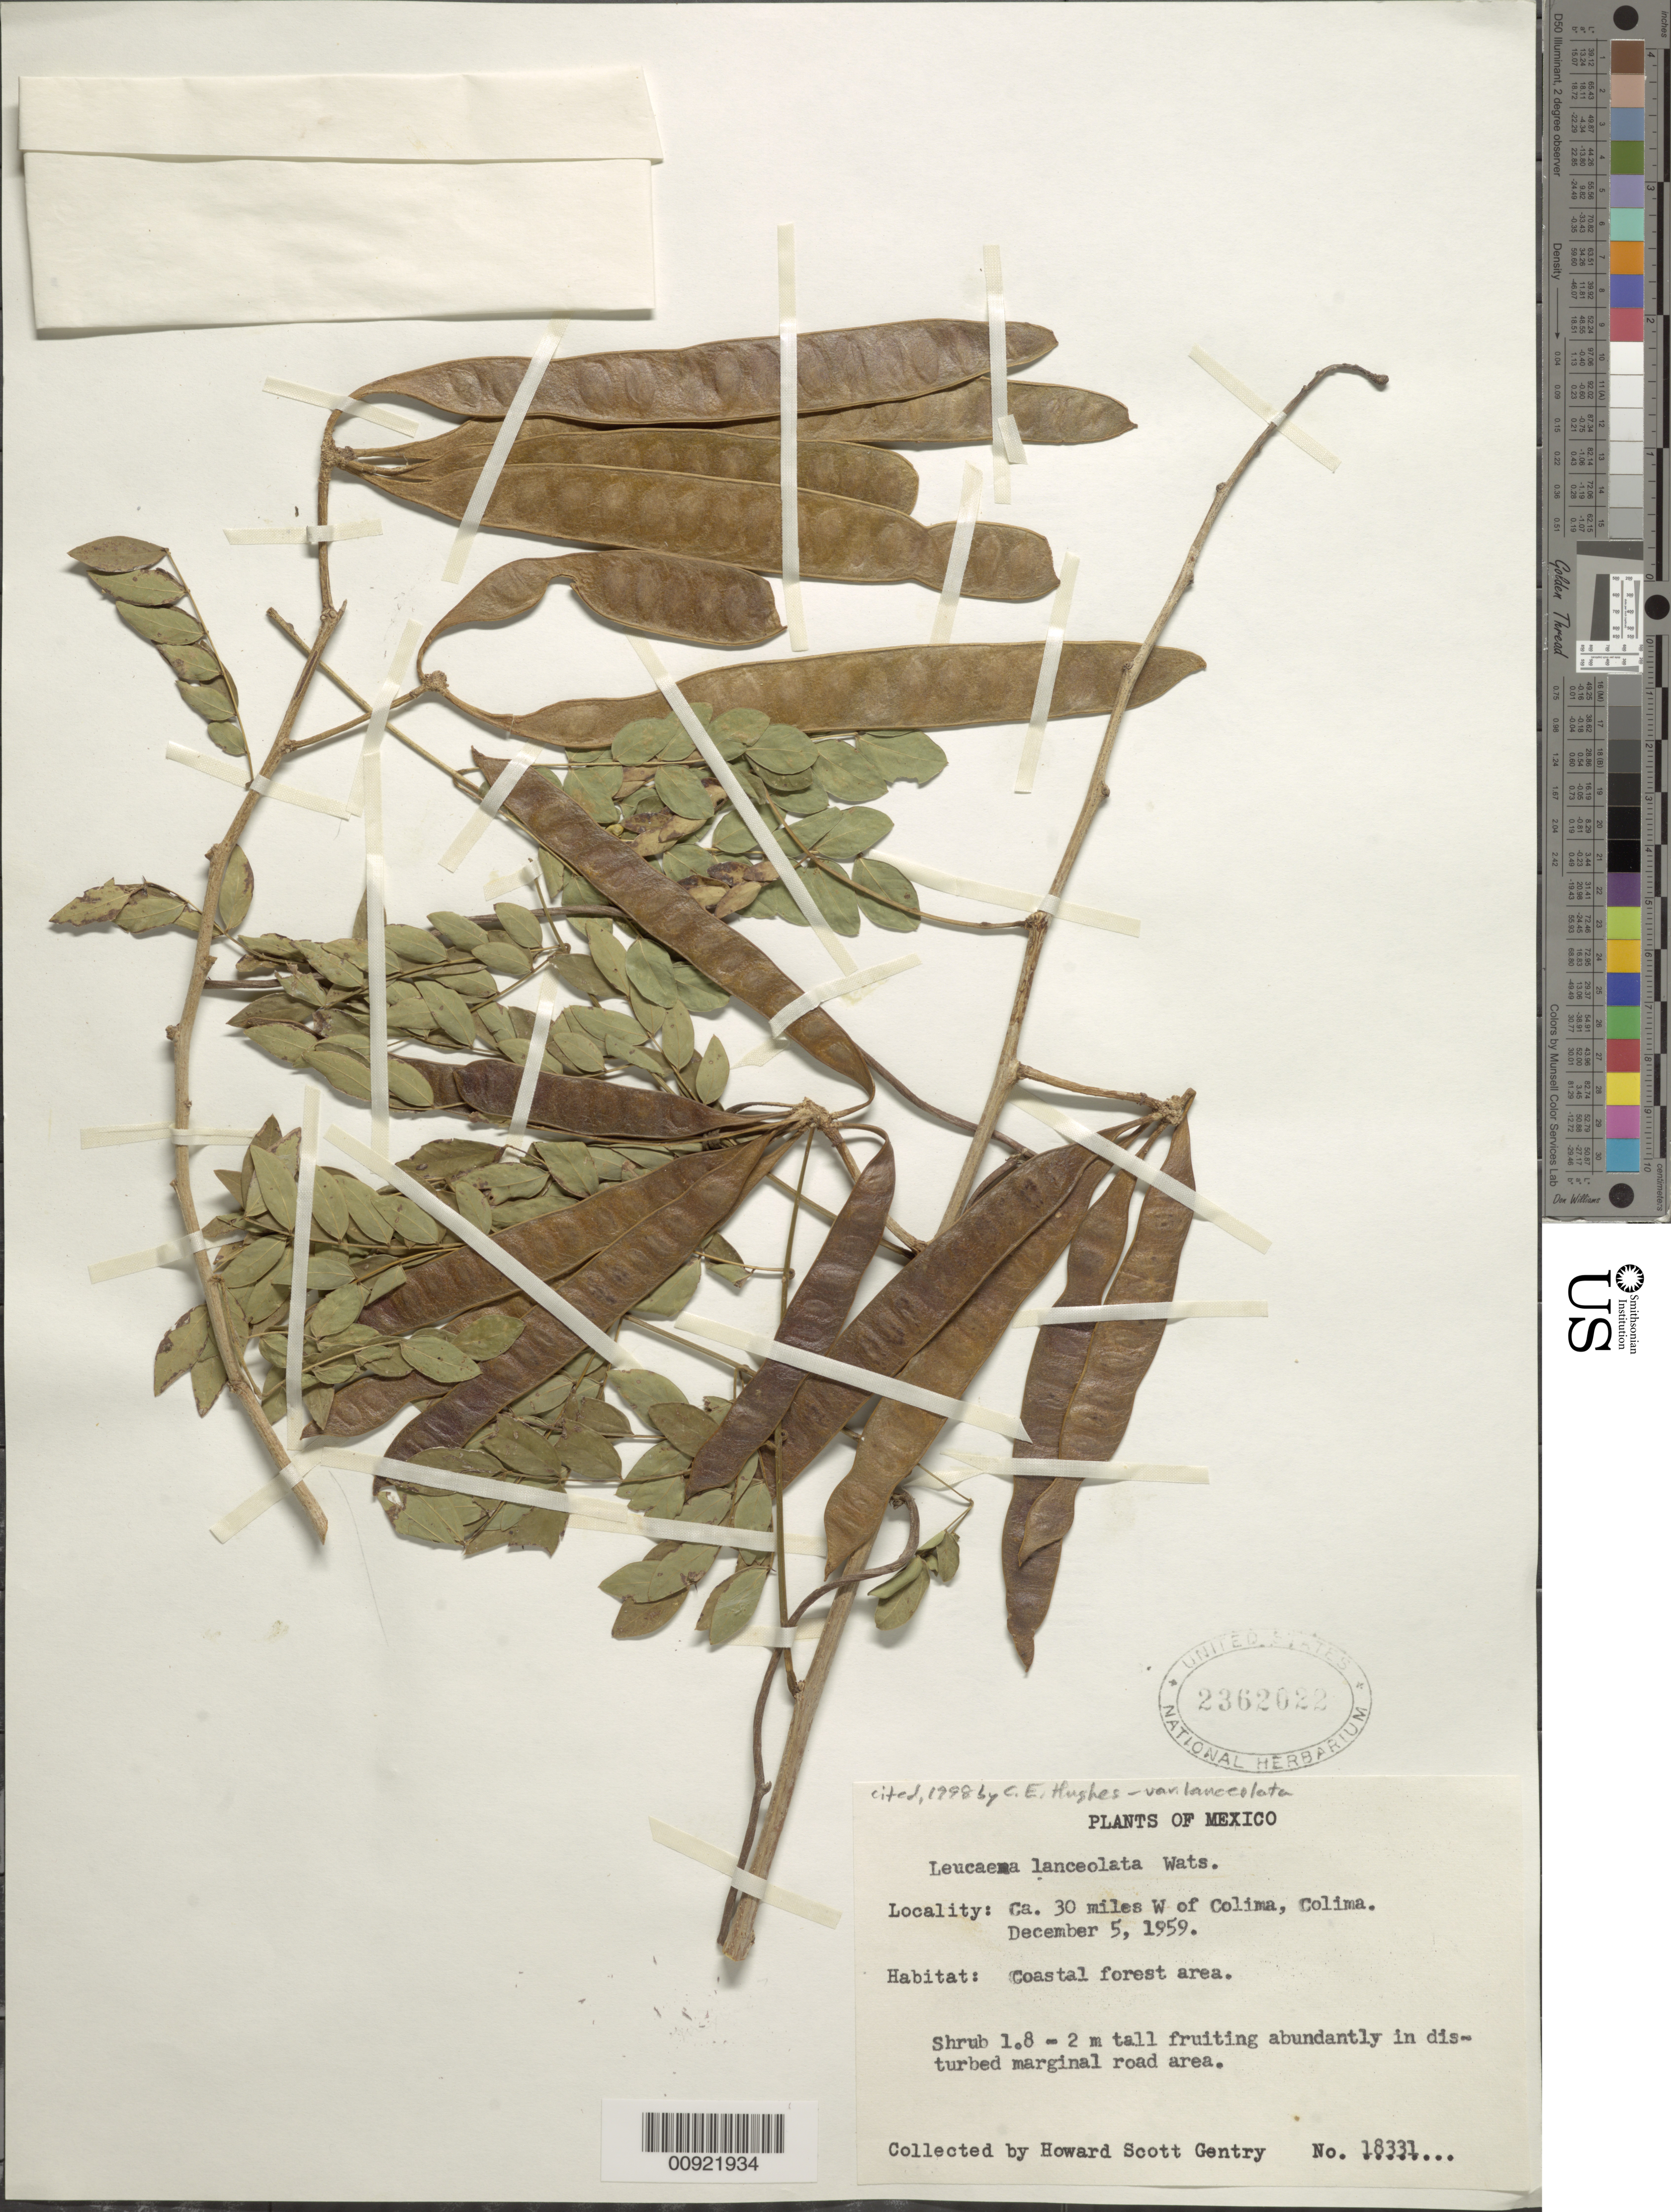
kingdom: Plantae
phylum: Tracheophyta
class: Magnoliopsida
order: Fabales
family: Fabaceae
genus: Leucaena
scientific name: Leucaena lanceolata var. lanceolata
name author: S. Watson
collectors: H. S. Gentry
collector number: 18331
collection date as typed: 05 Dec 1959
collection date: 1959-12-05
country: Mexico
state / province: Colima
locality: Ca. 30 miles W of Colima, Colima.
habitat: Coastal forest area; in disturbed marginal road area.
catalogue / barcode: US 2362022